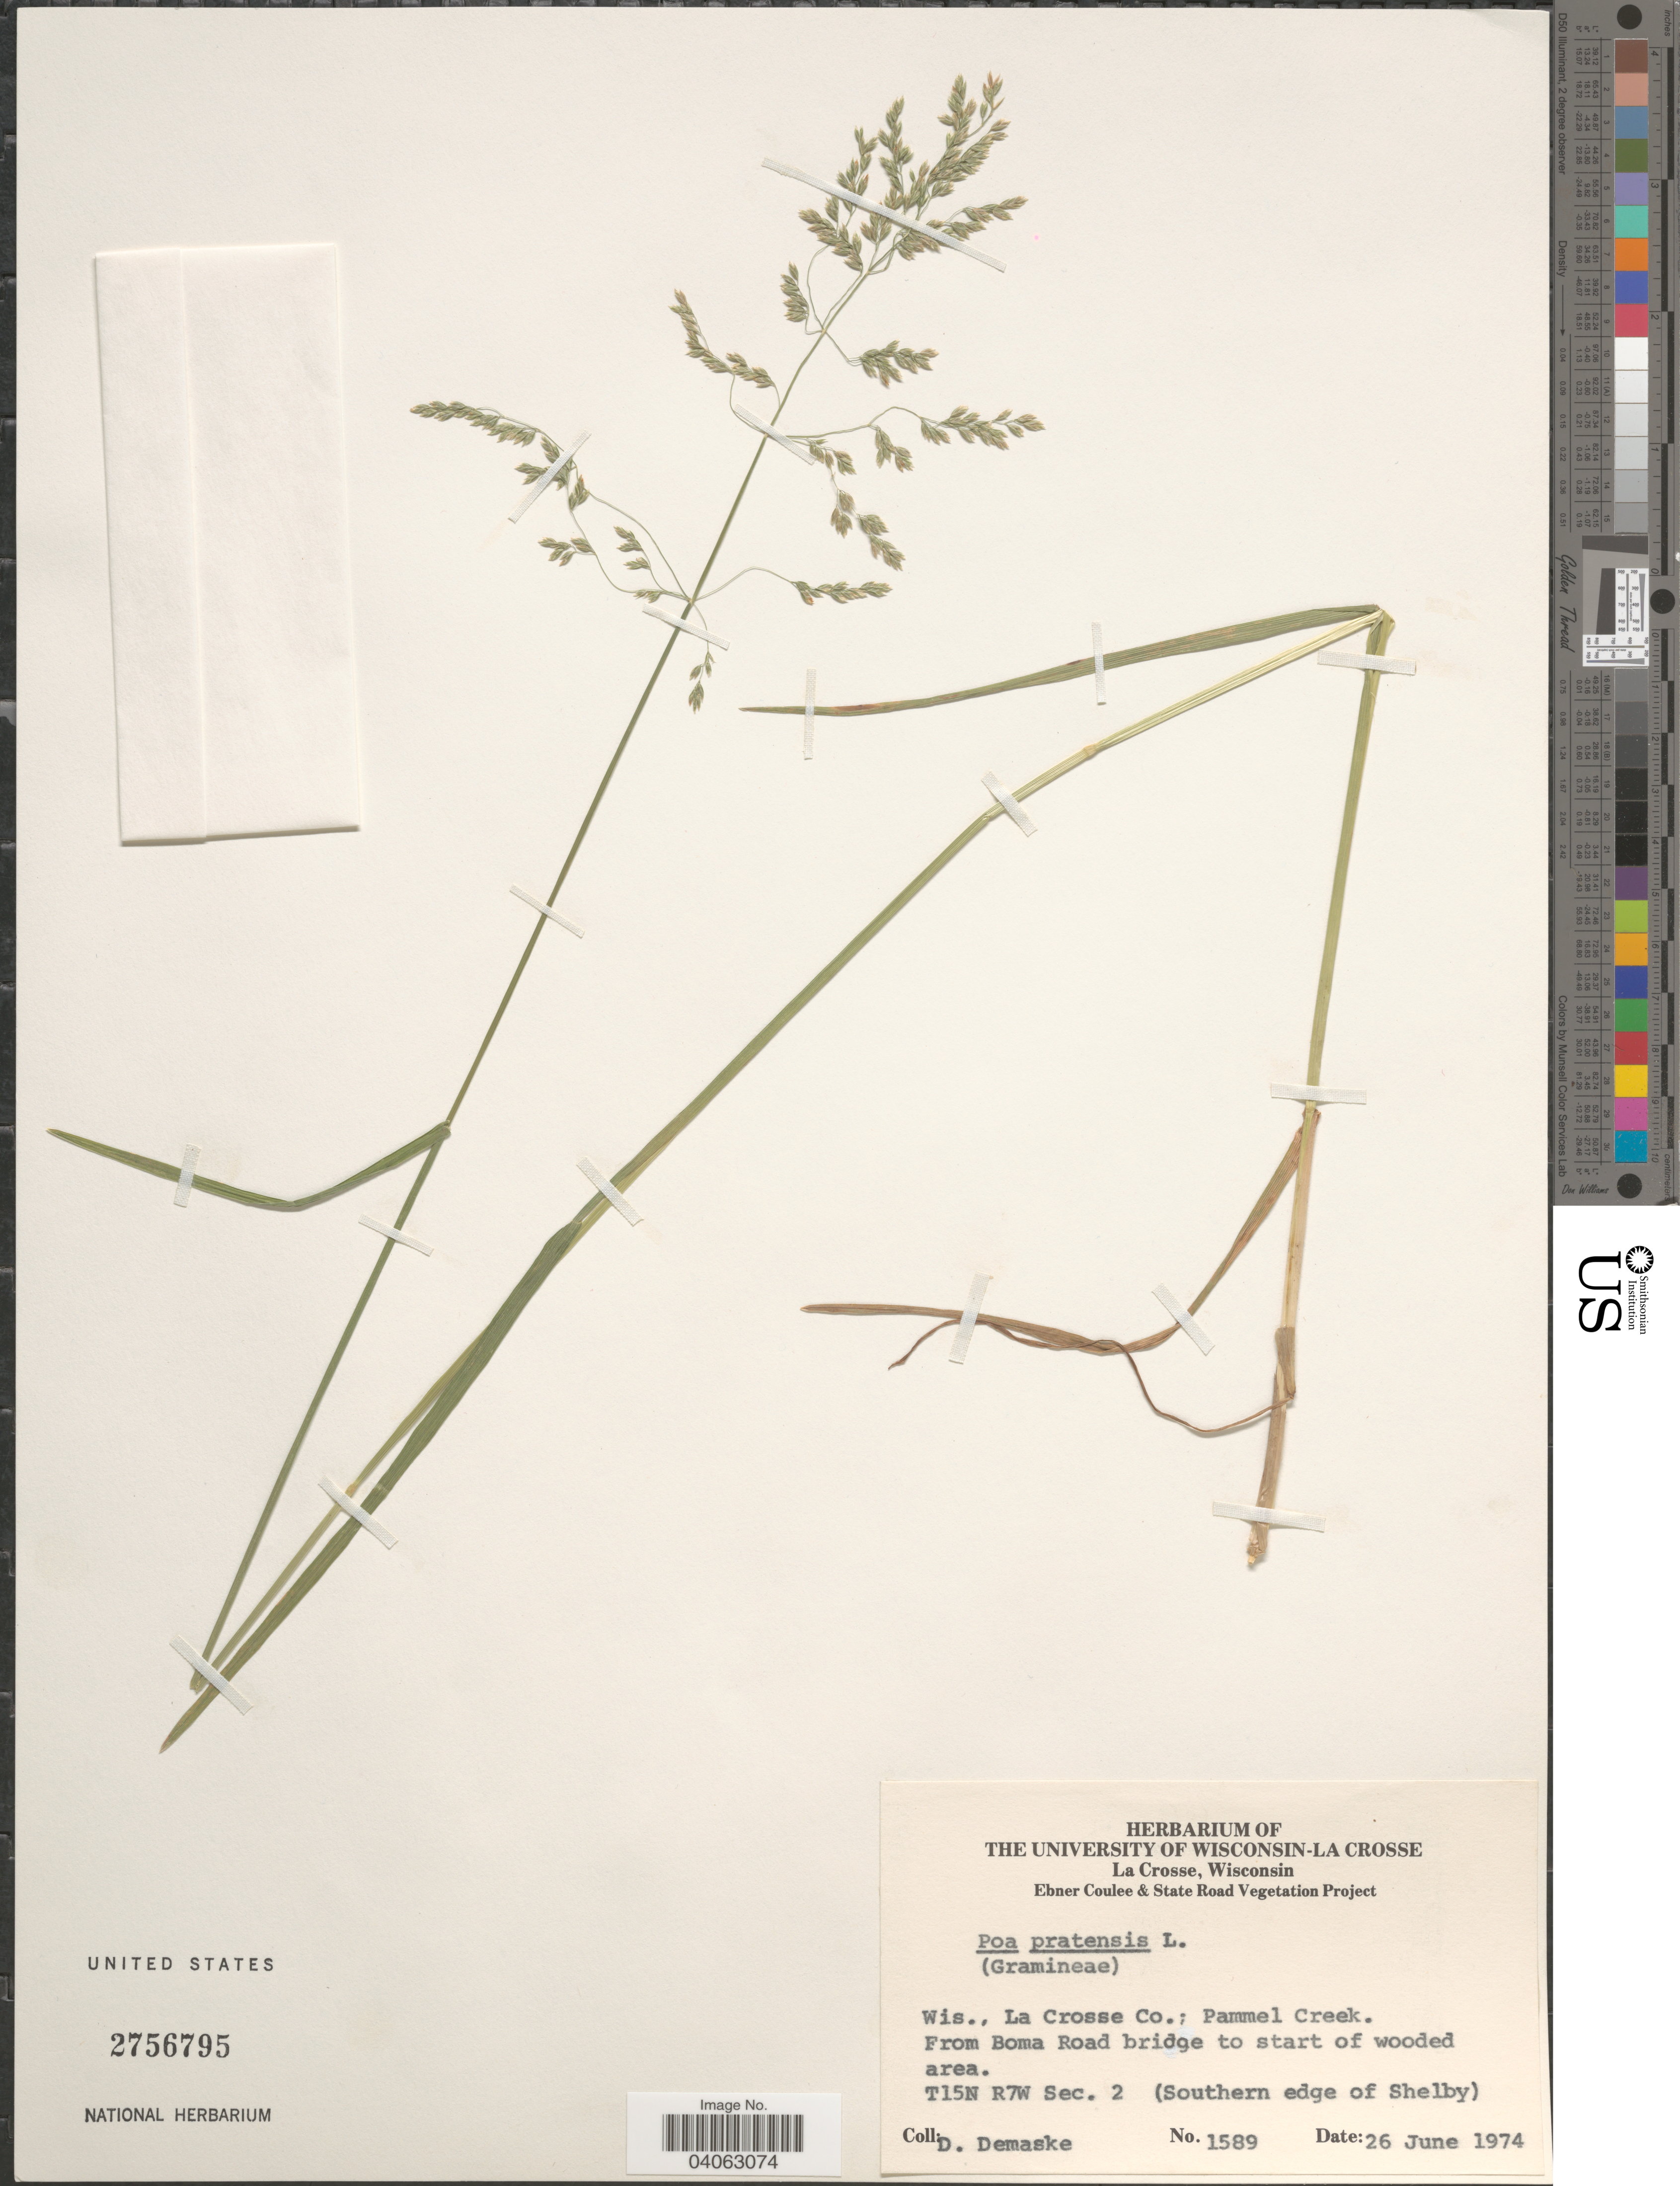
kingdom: Plantae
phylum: Tracheophyta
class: Liliopsida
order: Poales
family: Poaceae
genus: Poa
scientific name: Poa pratensis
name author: L.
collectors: D. Demaske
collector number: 1589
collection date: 1974-06-26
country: United States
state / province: Wisconsin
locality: La Crosse Co.; Pammel Creek. From Boma Road bridge to start of wooded area. T15N R7W Sec. 2 (Southern edge of Shelby).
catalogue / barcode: US 2756795